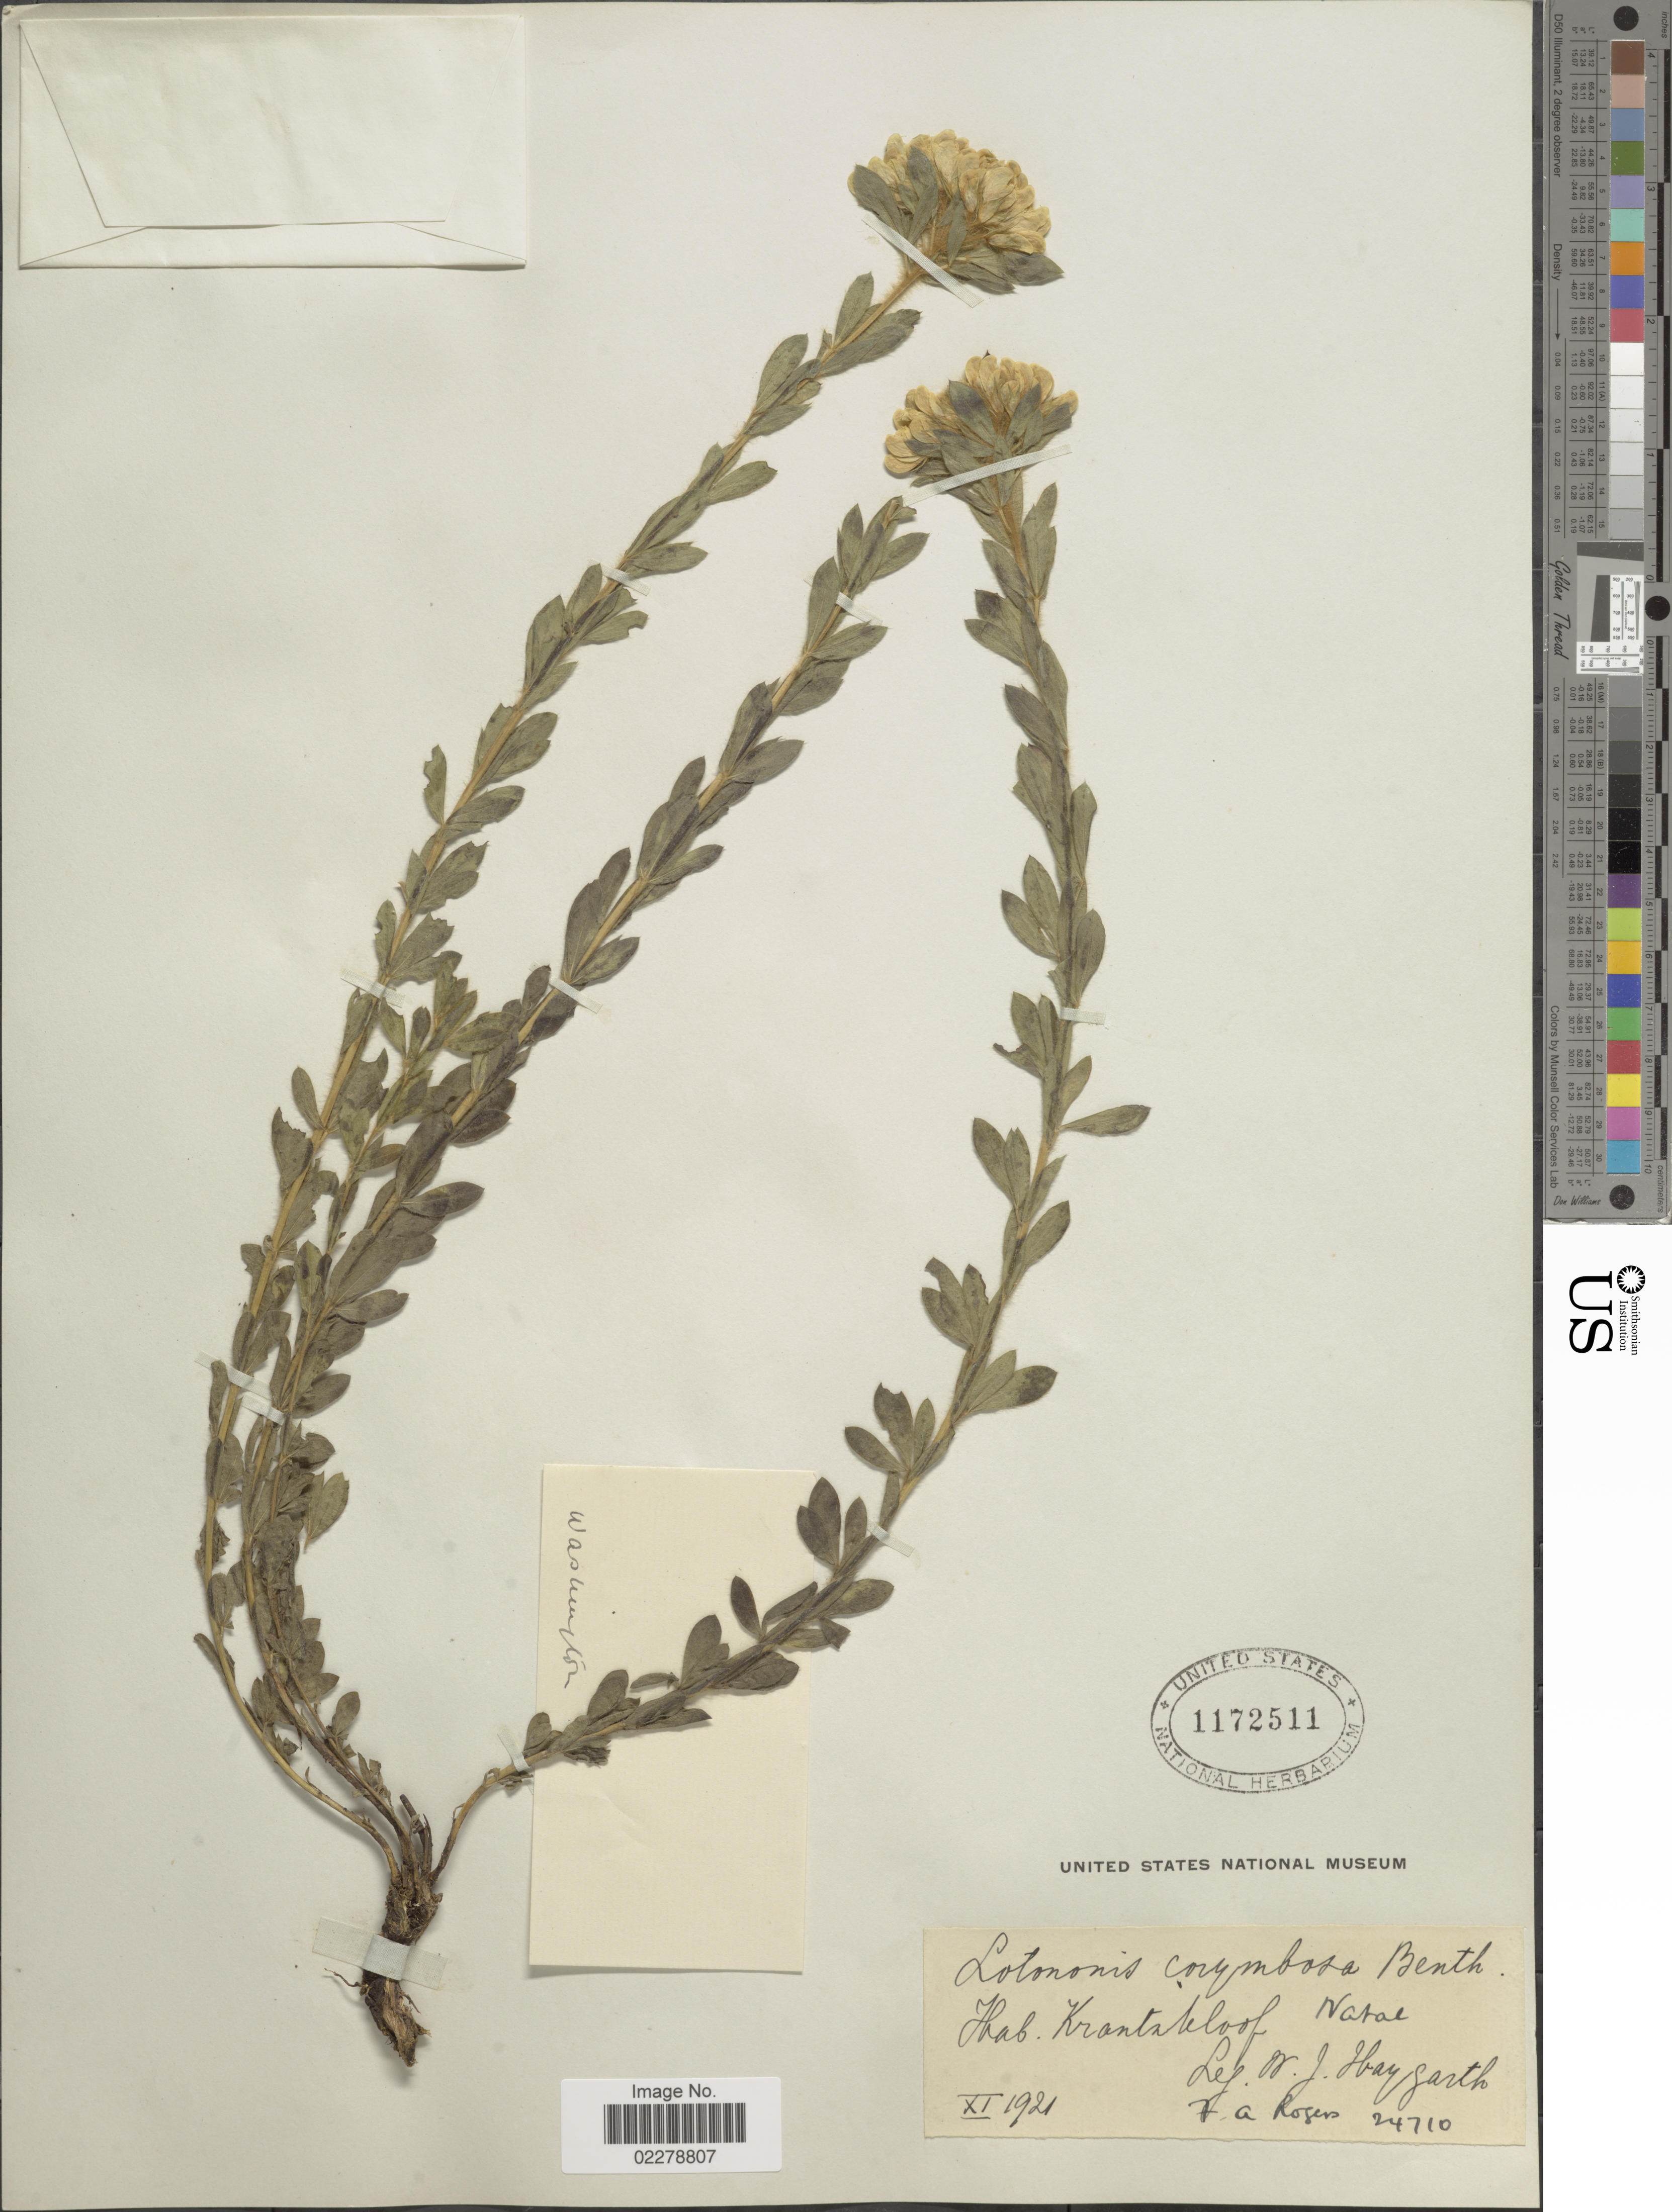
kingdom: Plantae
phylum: Tracheophyta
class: Magnoliopsida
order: Fabales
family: Fabaceae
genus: Lotononis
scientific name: Lotononis corymbosa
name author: Benth.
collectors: F. A. Rogers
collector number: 24710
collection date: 1921-11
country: South Africa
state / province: KwaZulu-Natal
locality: Krantz Kloof, Natal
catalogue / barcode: US 1172511